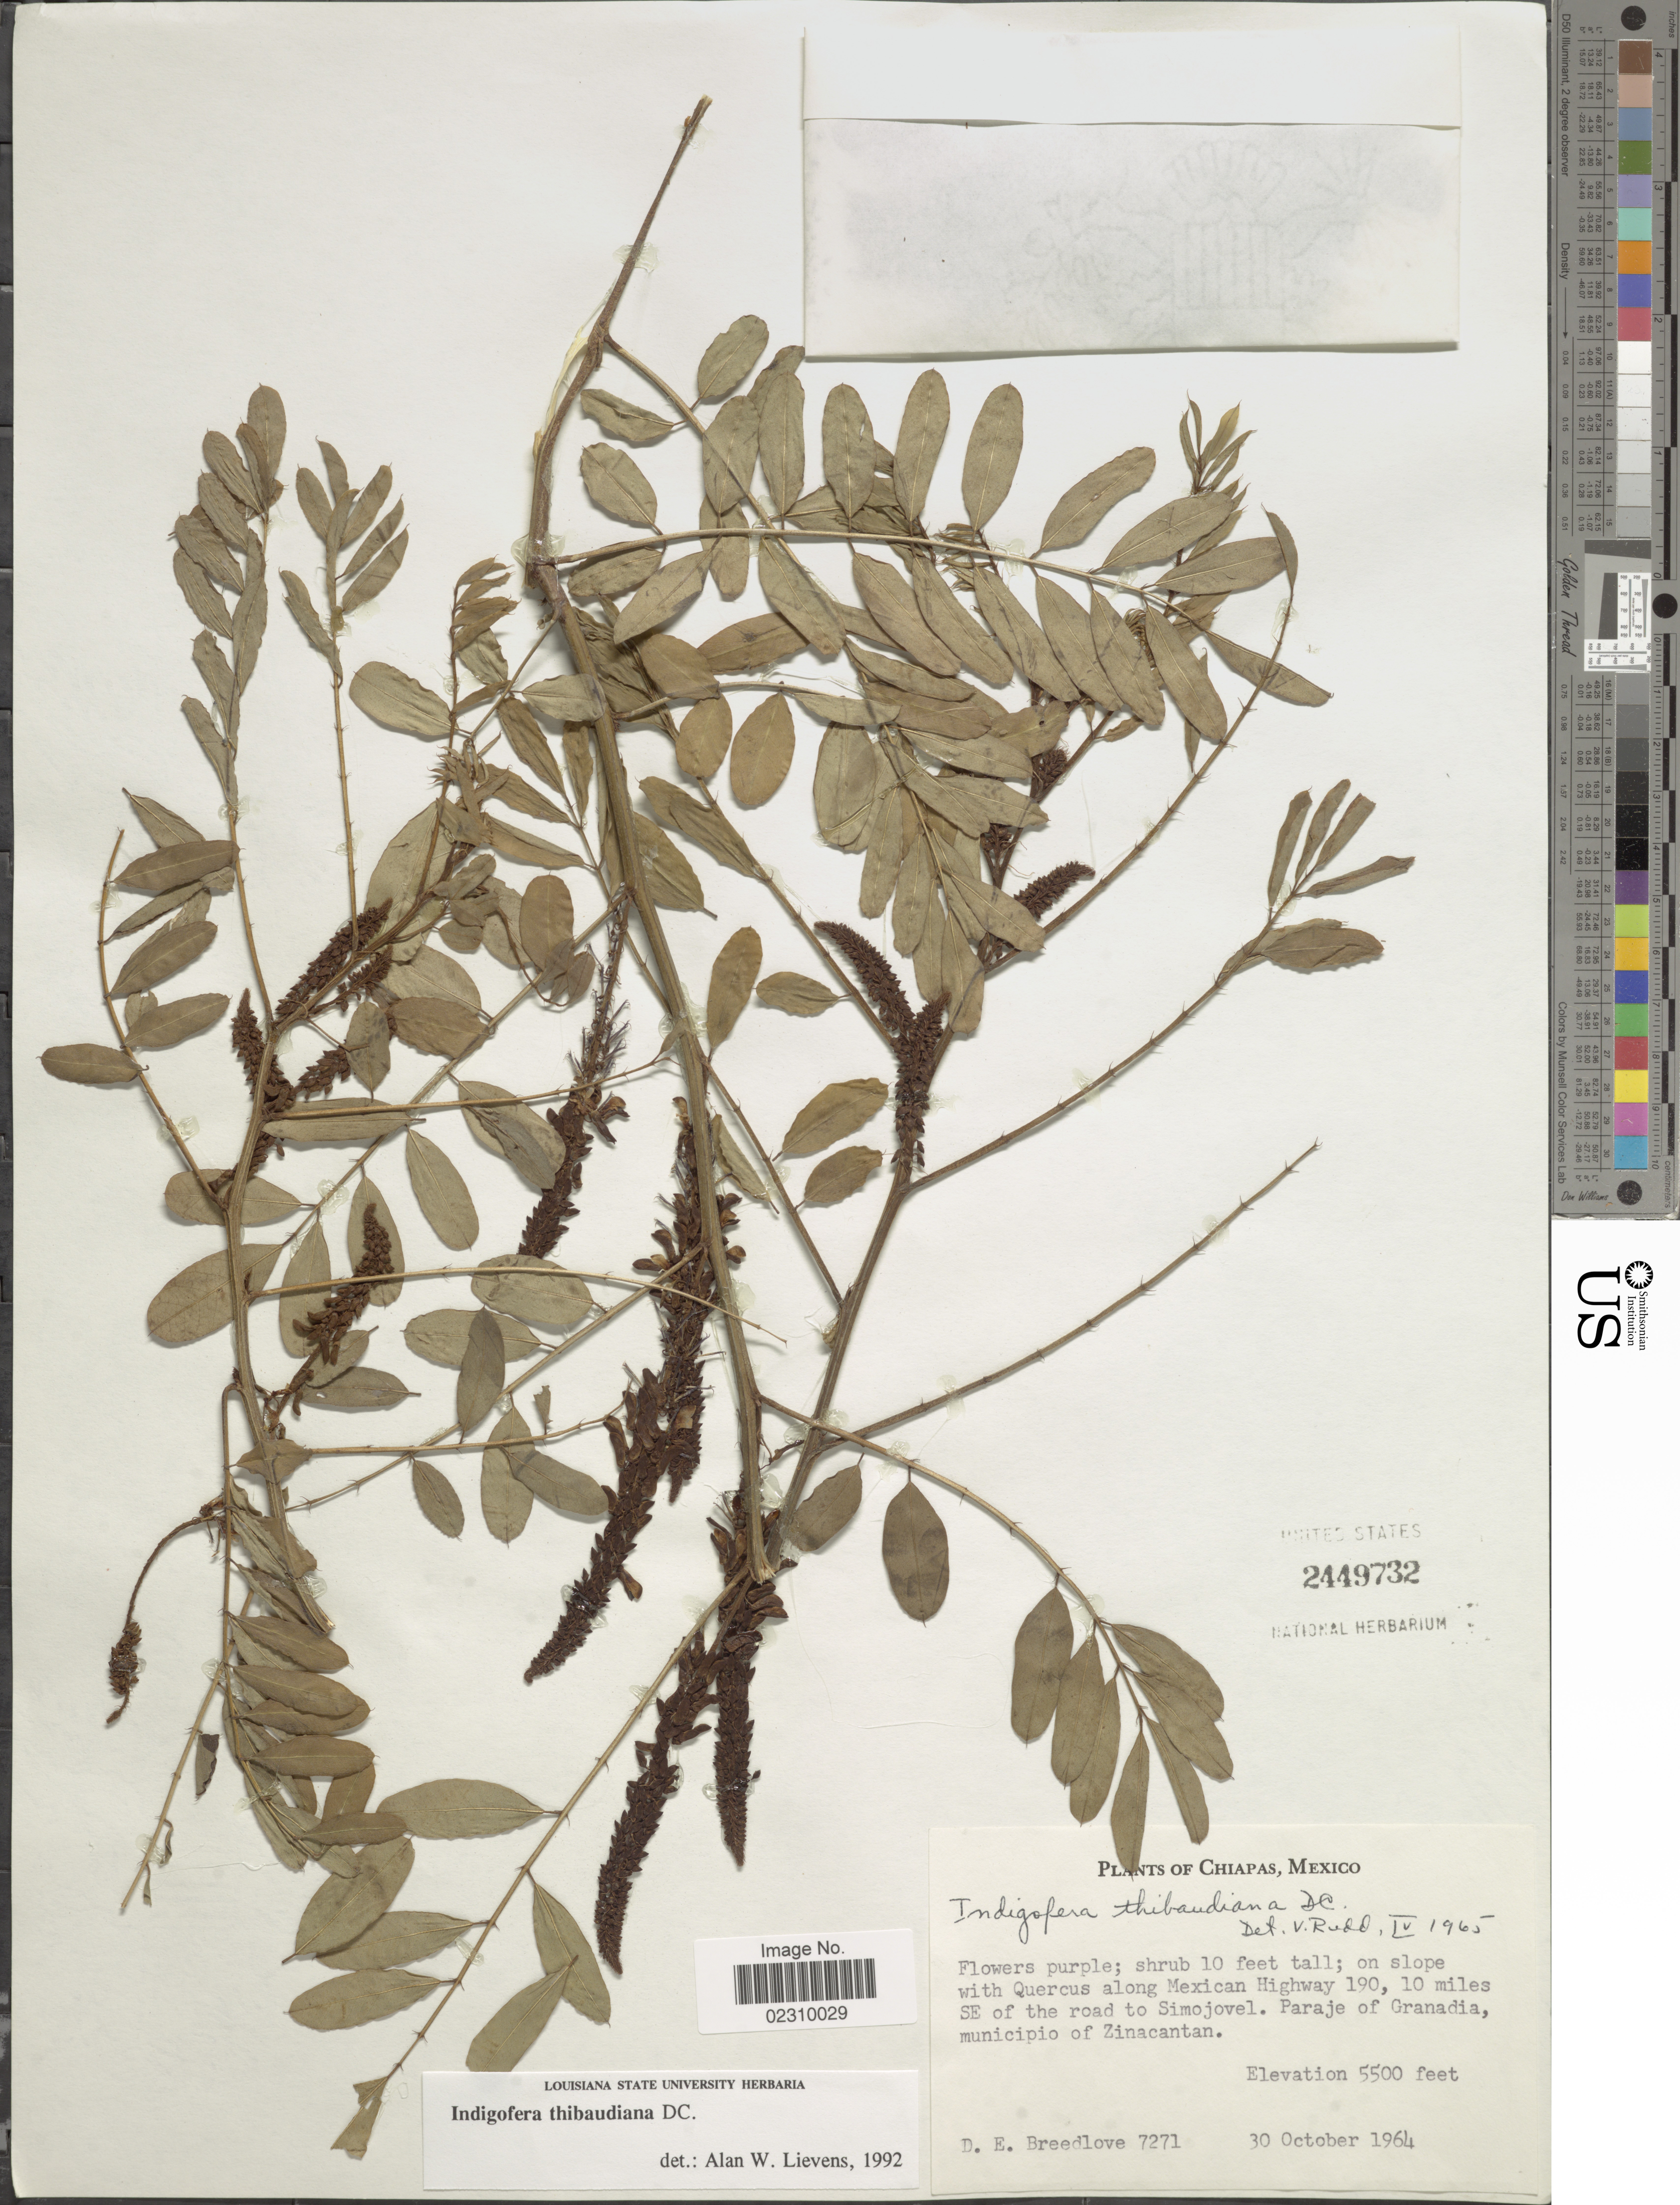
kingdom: Plantae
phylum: Tracheophyta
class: Magnoliopsida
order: Fabales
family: Fabaceae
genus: Indigofera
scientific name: Indigofera thibaudiana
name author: DC.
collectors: D. E. Breedlove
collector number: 7271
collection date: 1964-10-30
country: Mexico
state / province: Chiapas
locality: On slope with Quercus along Mexican Highway 190, 10 miles SE of the road to Simojovel. Paraje of Granadia, municipio of Zinacantan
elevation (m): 1676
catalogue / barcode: US 2449732